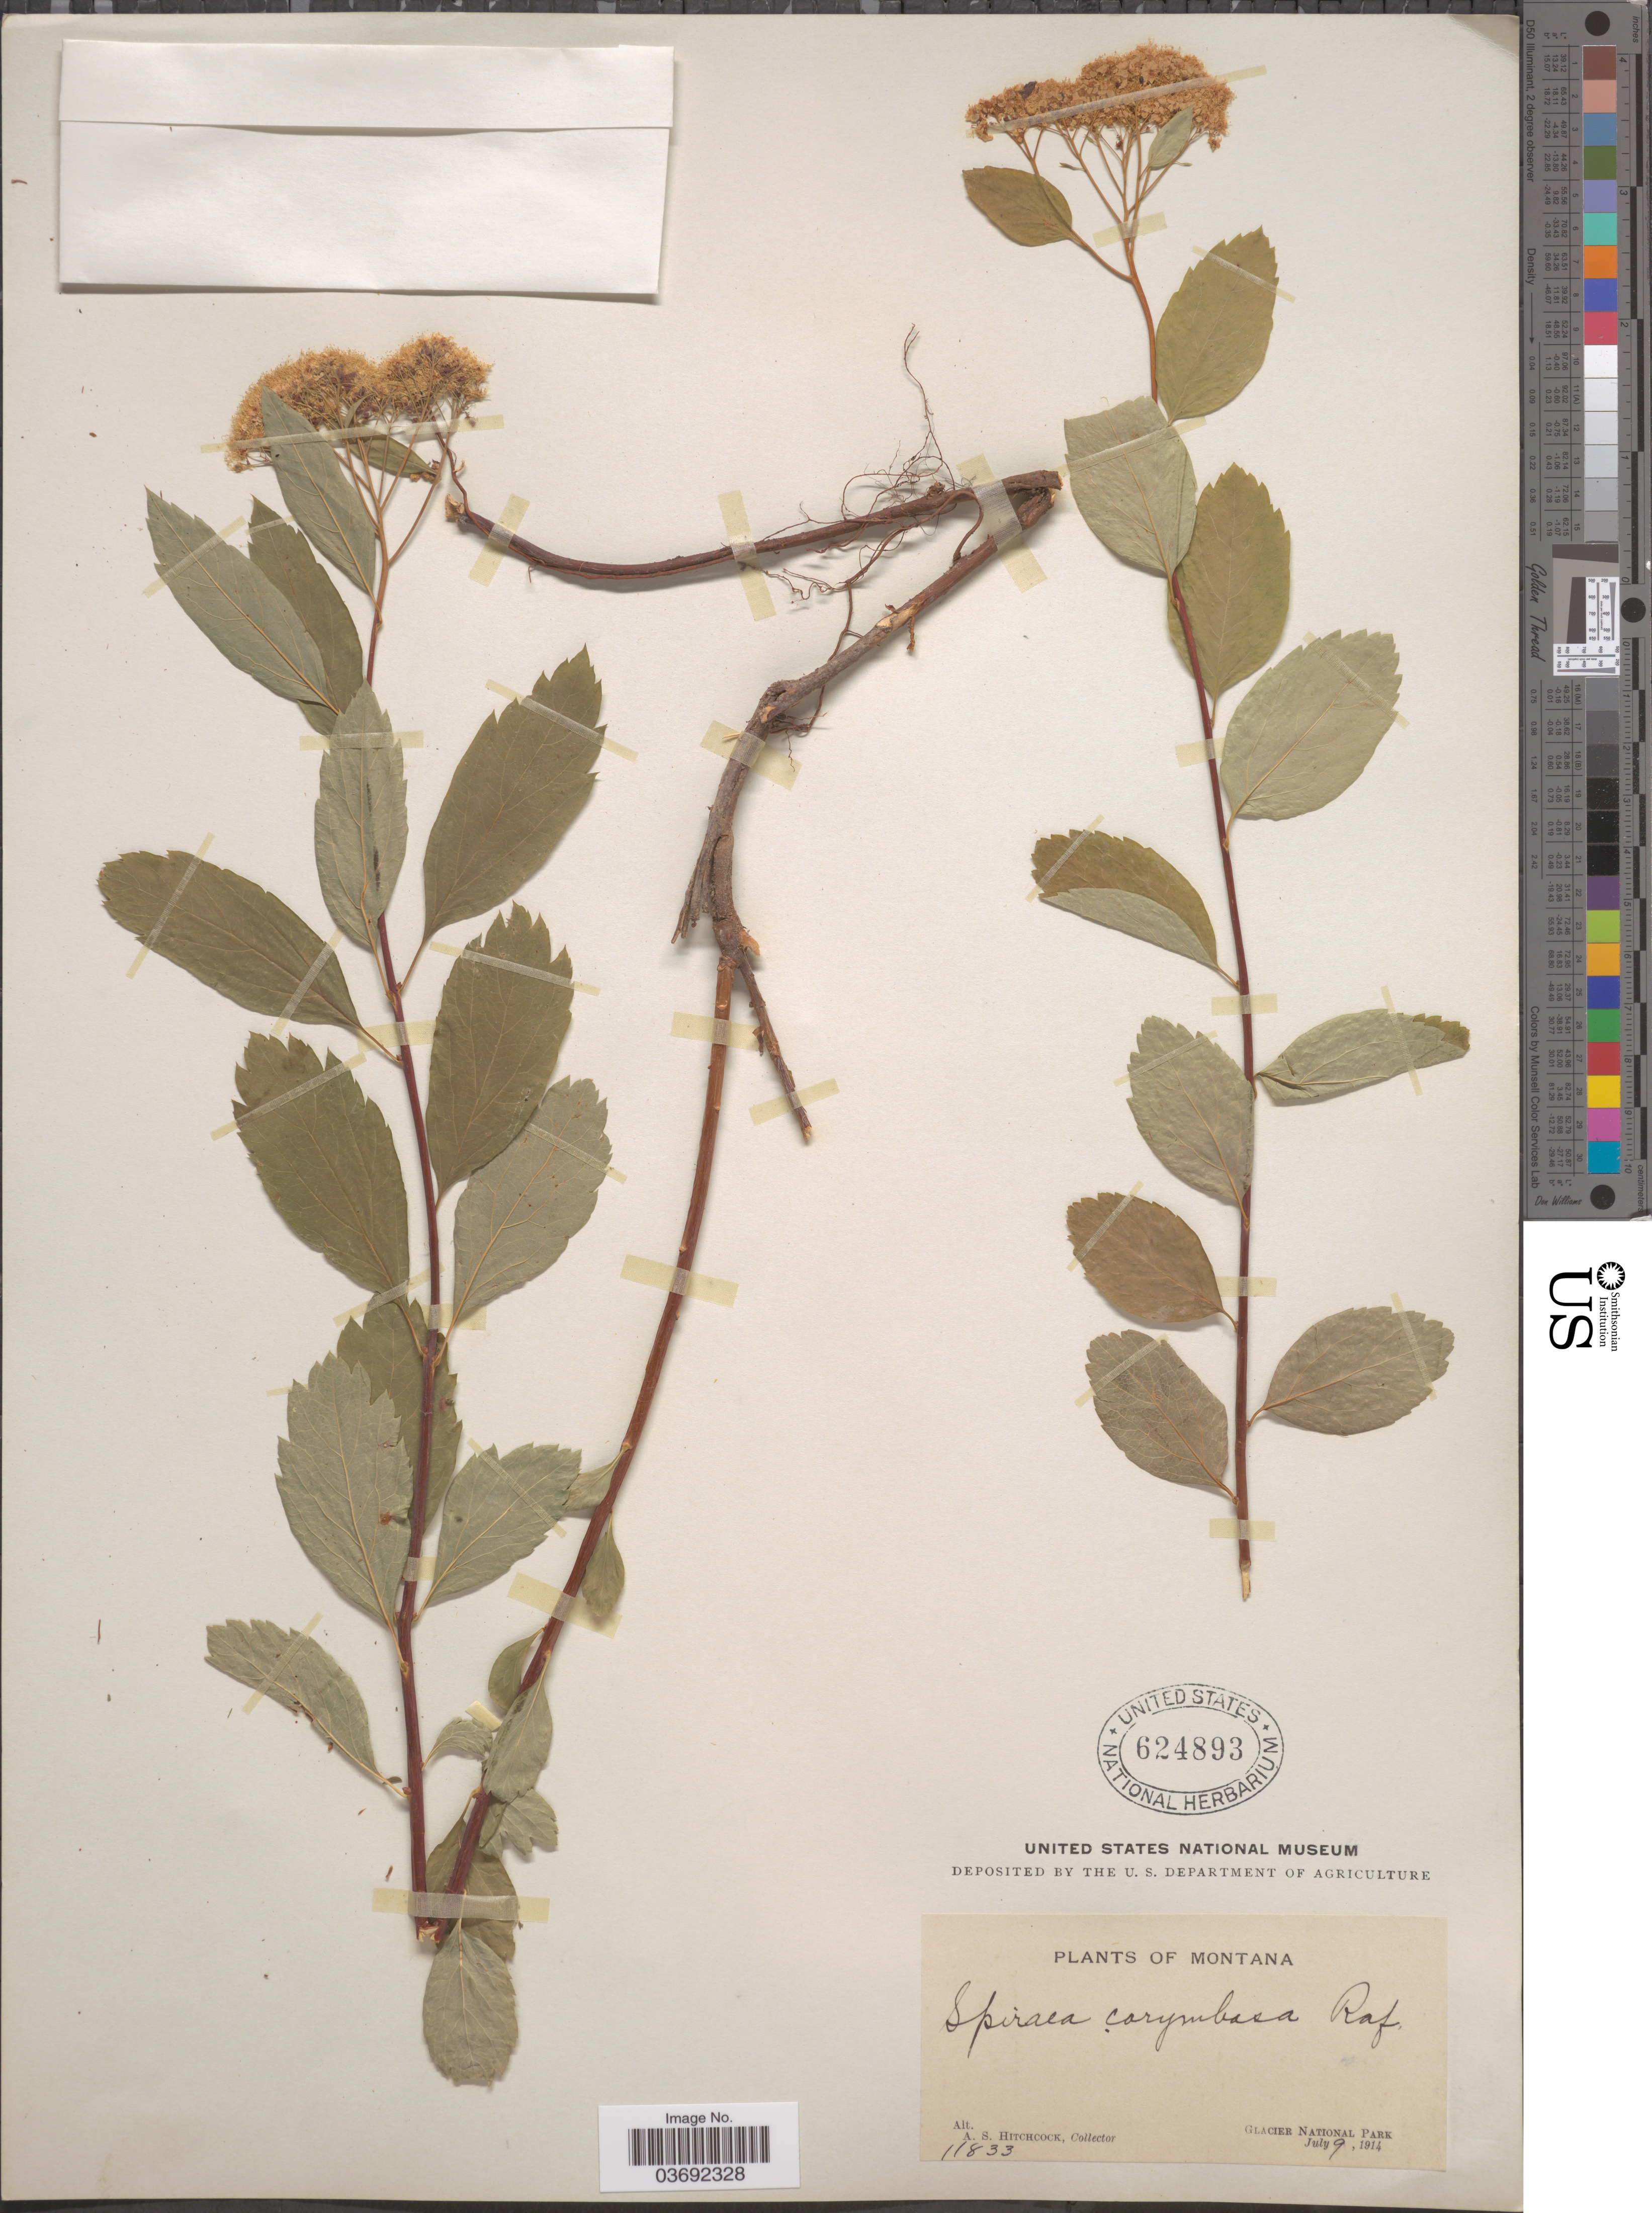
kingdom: Plantae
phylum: Tracheophyta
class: Magnoliopsida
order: Rosales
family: Rosaceae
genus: Spiraea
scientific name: Spiraea corymbosa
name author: Raf.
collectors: A. S. Hitchcock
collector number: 11833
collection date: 1914-07-09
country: United States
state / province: Montana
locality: Glacier National Park.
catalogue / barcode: US 624893